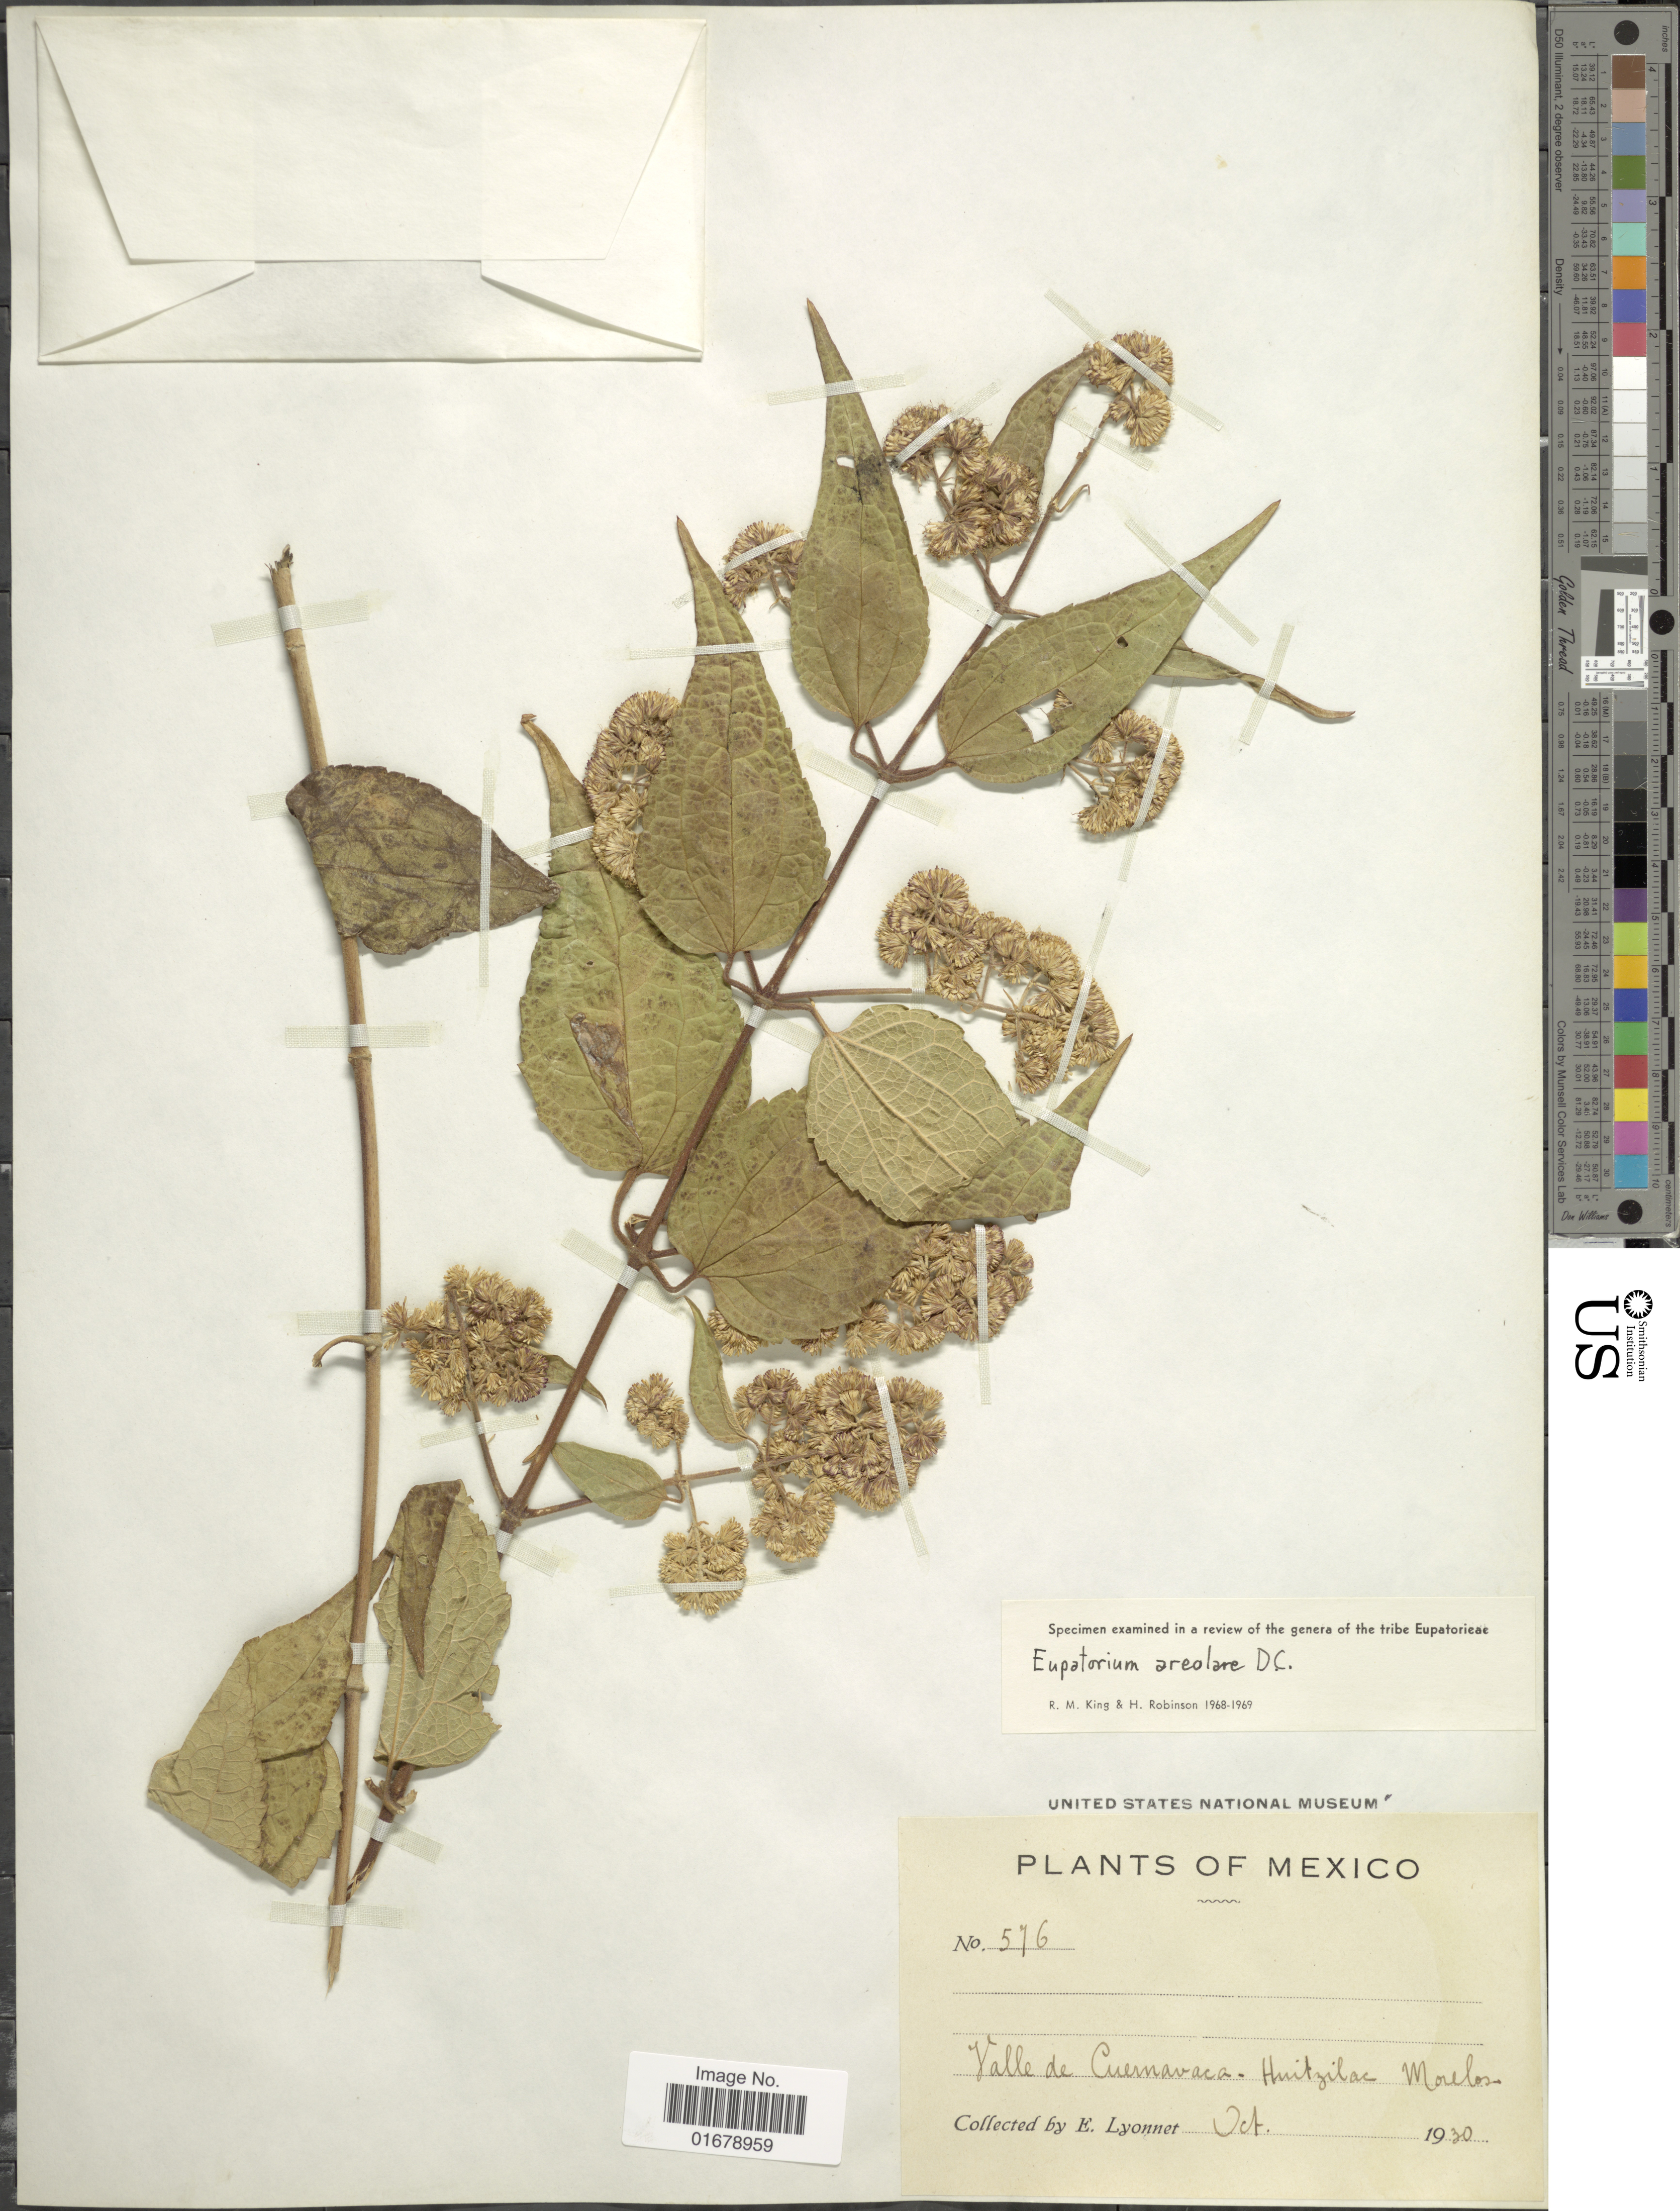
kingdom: Plantae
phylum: Tracheophyta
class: Magnoliopsida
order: Asterales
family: Asteraceae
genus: Piptothrix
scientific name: Piptothrix areolaris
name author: (DC.) R.M. King & H. Rob.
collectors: E. Lyonnet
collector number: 576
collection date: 1930-10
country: Mexico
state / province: Morelos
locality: Mexico. Valle de Cuernavaca-Huitzilac Morelos